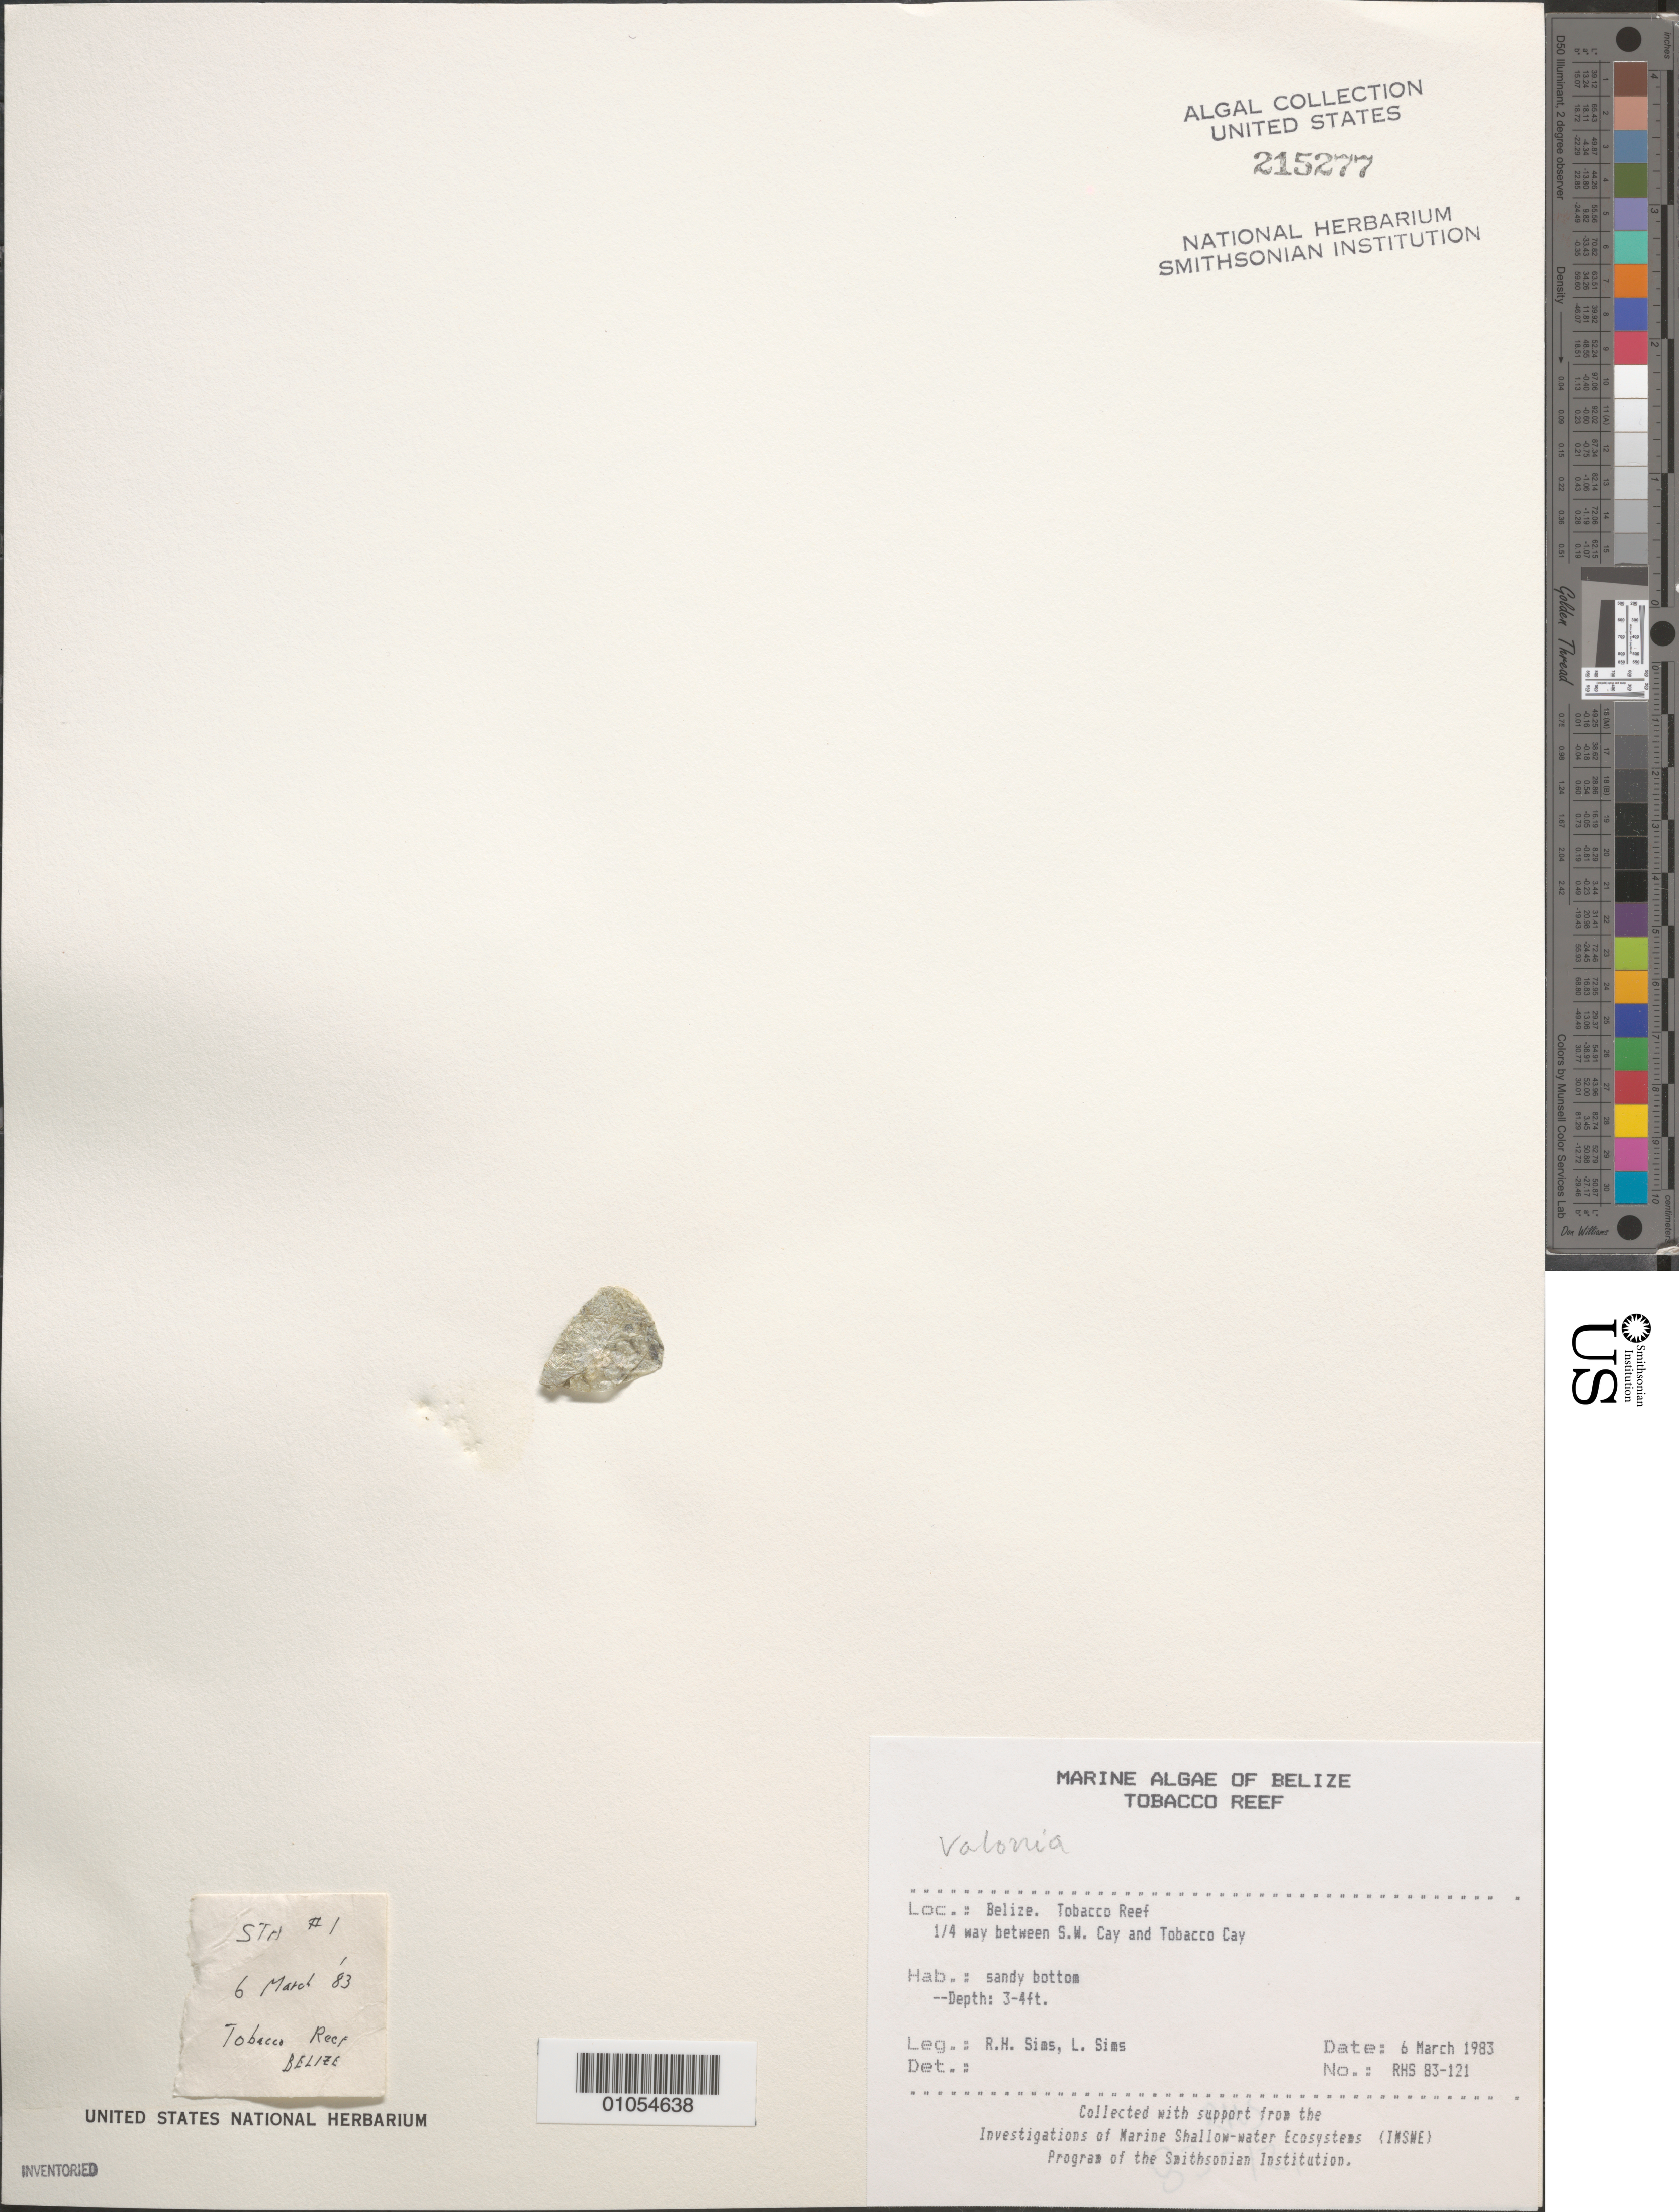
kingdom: Plantae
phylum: Chlorophyta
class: Ulvophyceae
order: Siphonocladales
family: Valoniaceae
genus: Valonia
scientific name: Valonia sp.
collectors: R. H. Sims & L. L. Sims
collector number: RHS 83-121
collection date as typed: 06 Mar 1983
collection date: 1983-03-06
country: Belize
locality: Tobacco Reef, 1/4 way between Southwest Cay and Tobacco Cay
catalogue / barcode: US 215277